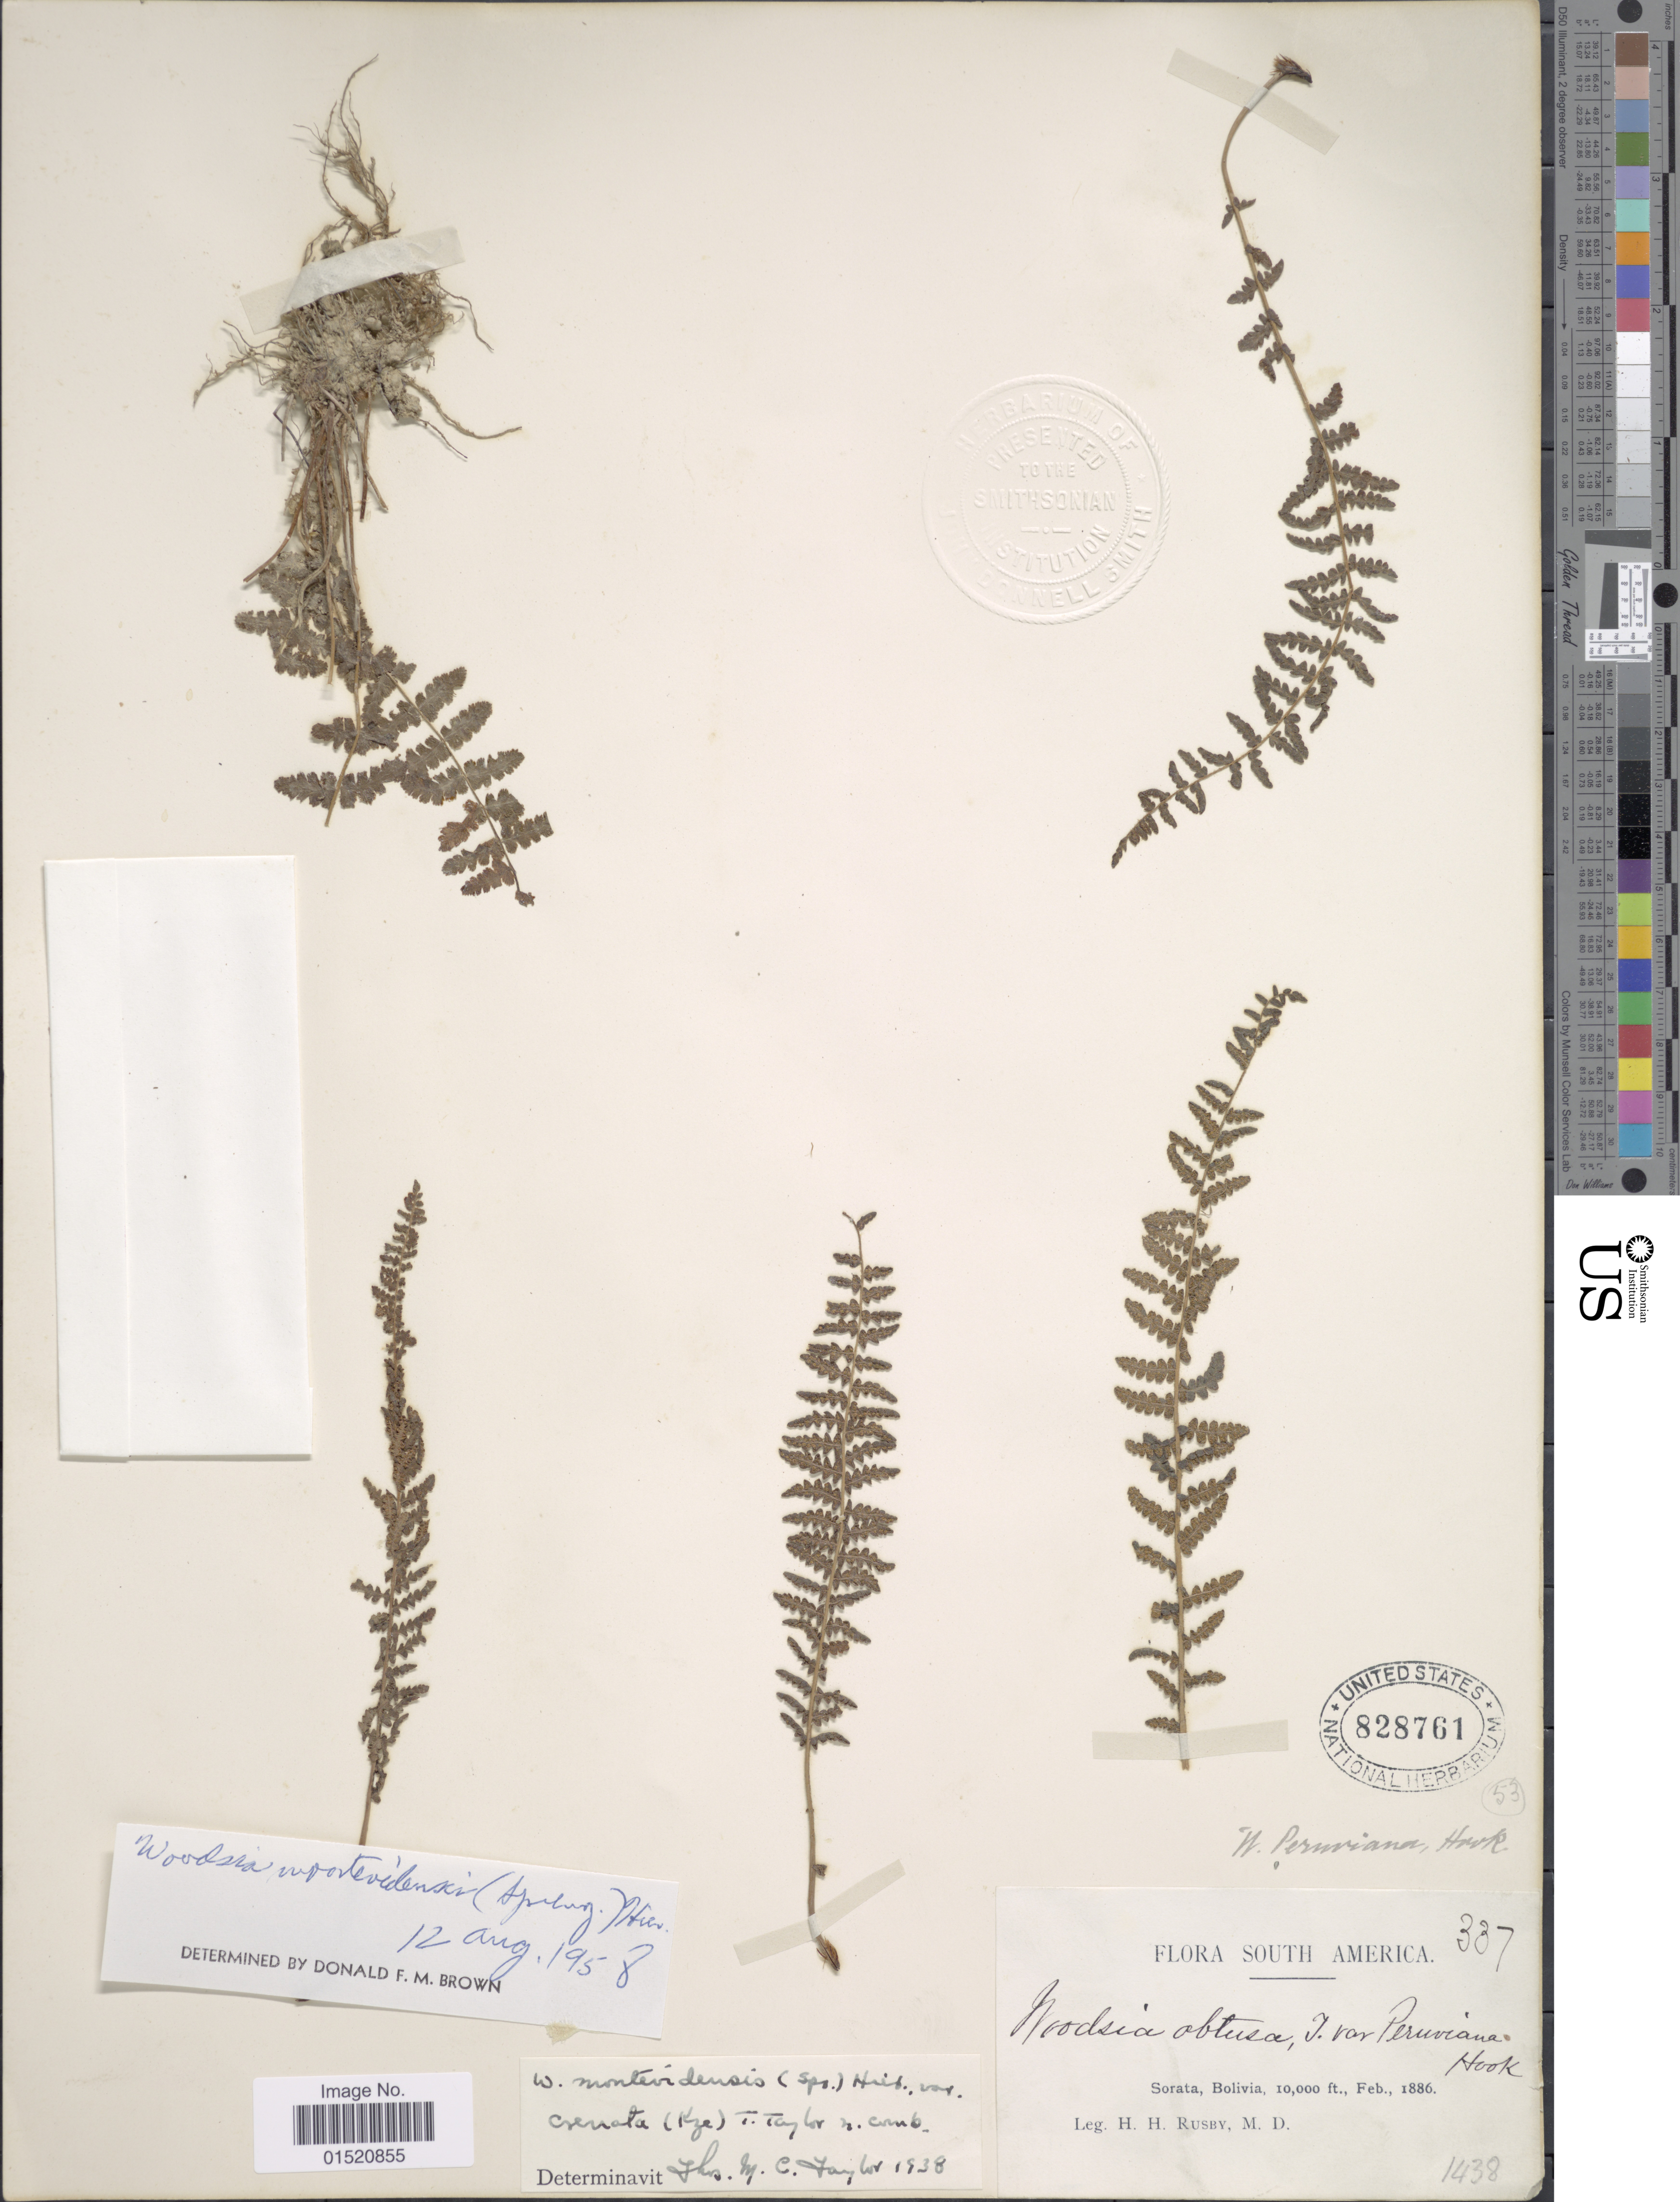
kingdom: Plantae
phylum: Tracheophyta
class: Polypodiopsida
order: Polypodiales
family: Woodsiaceae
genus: Woodsia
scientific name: Woodsia montevidensis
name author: (Spreng.) Hieron.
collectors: H. H. Rusby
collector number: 337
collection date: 1886-02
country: Bolivia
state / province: La Páz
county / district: Larecaja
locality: Sorata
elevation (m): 3048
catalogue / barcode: US 828761